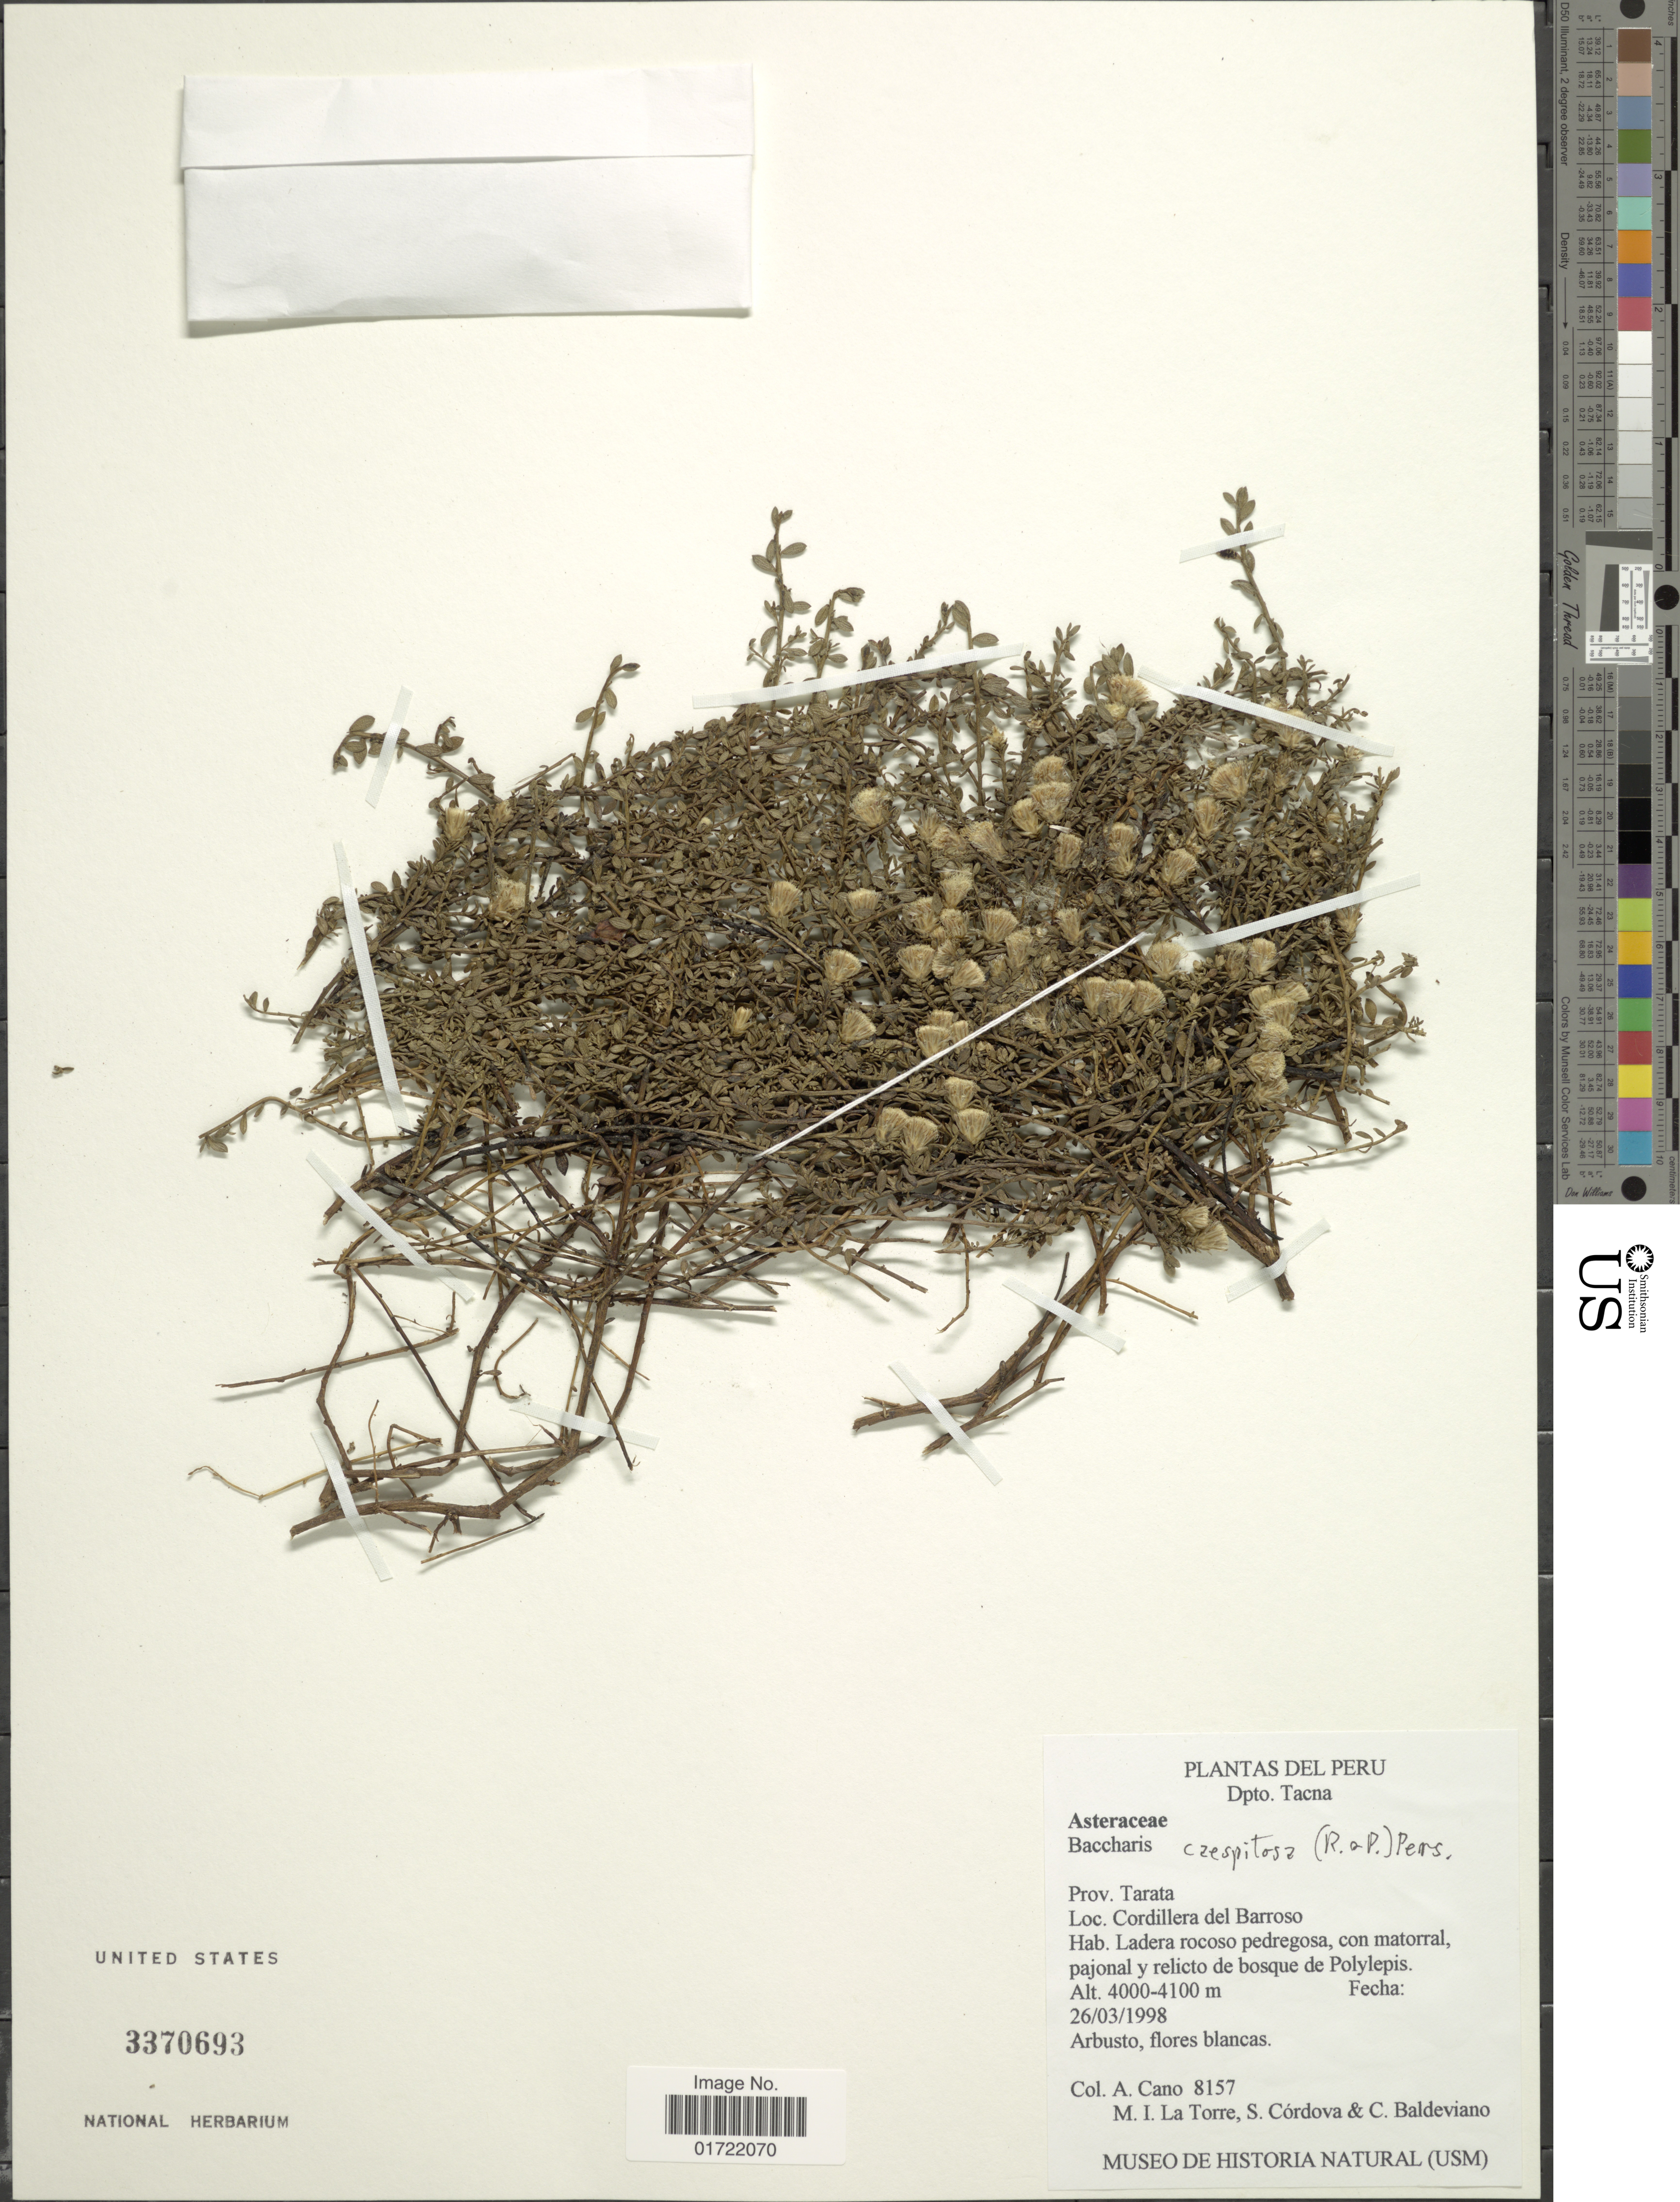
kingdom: Plantae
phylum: Tracheophyta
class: Magnoliopsida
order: Asterales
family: Asteraceae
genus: Baccharis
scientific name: Baccharis caespitosa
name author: (Ruiz & Pav.) Pers.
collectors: A. Cano, M. I. La Torre, S. Cordova & C. Baldeviano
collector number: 8157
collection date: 1998-03-26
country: Peru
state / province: Tacna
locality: Dpto. Tacna, Prov. Tarata, Cordillera del Barroso, Ladera rocoso pedregosa, con matorral pajonal y relicto de bosque de Polylepis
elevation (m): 4000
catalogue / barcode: US 3370693